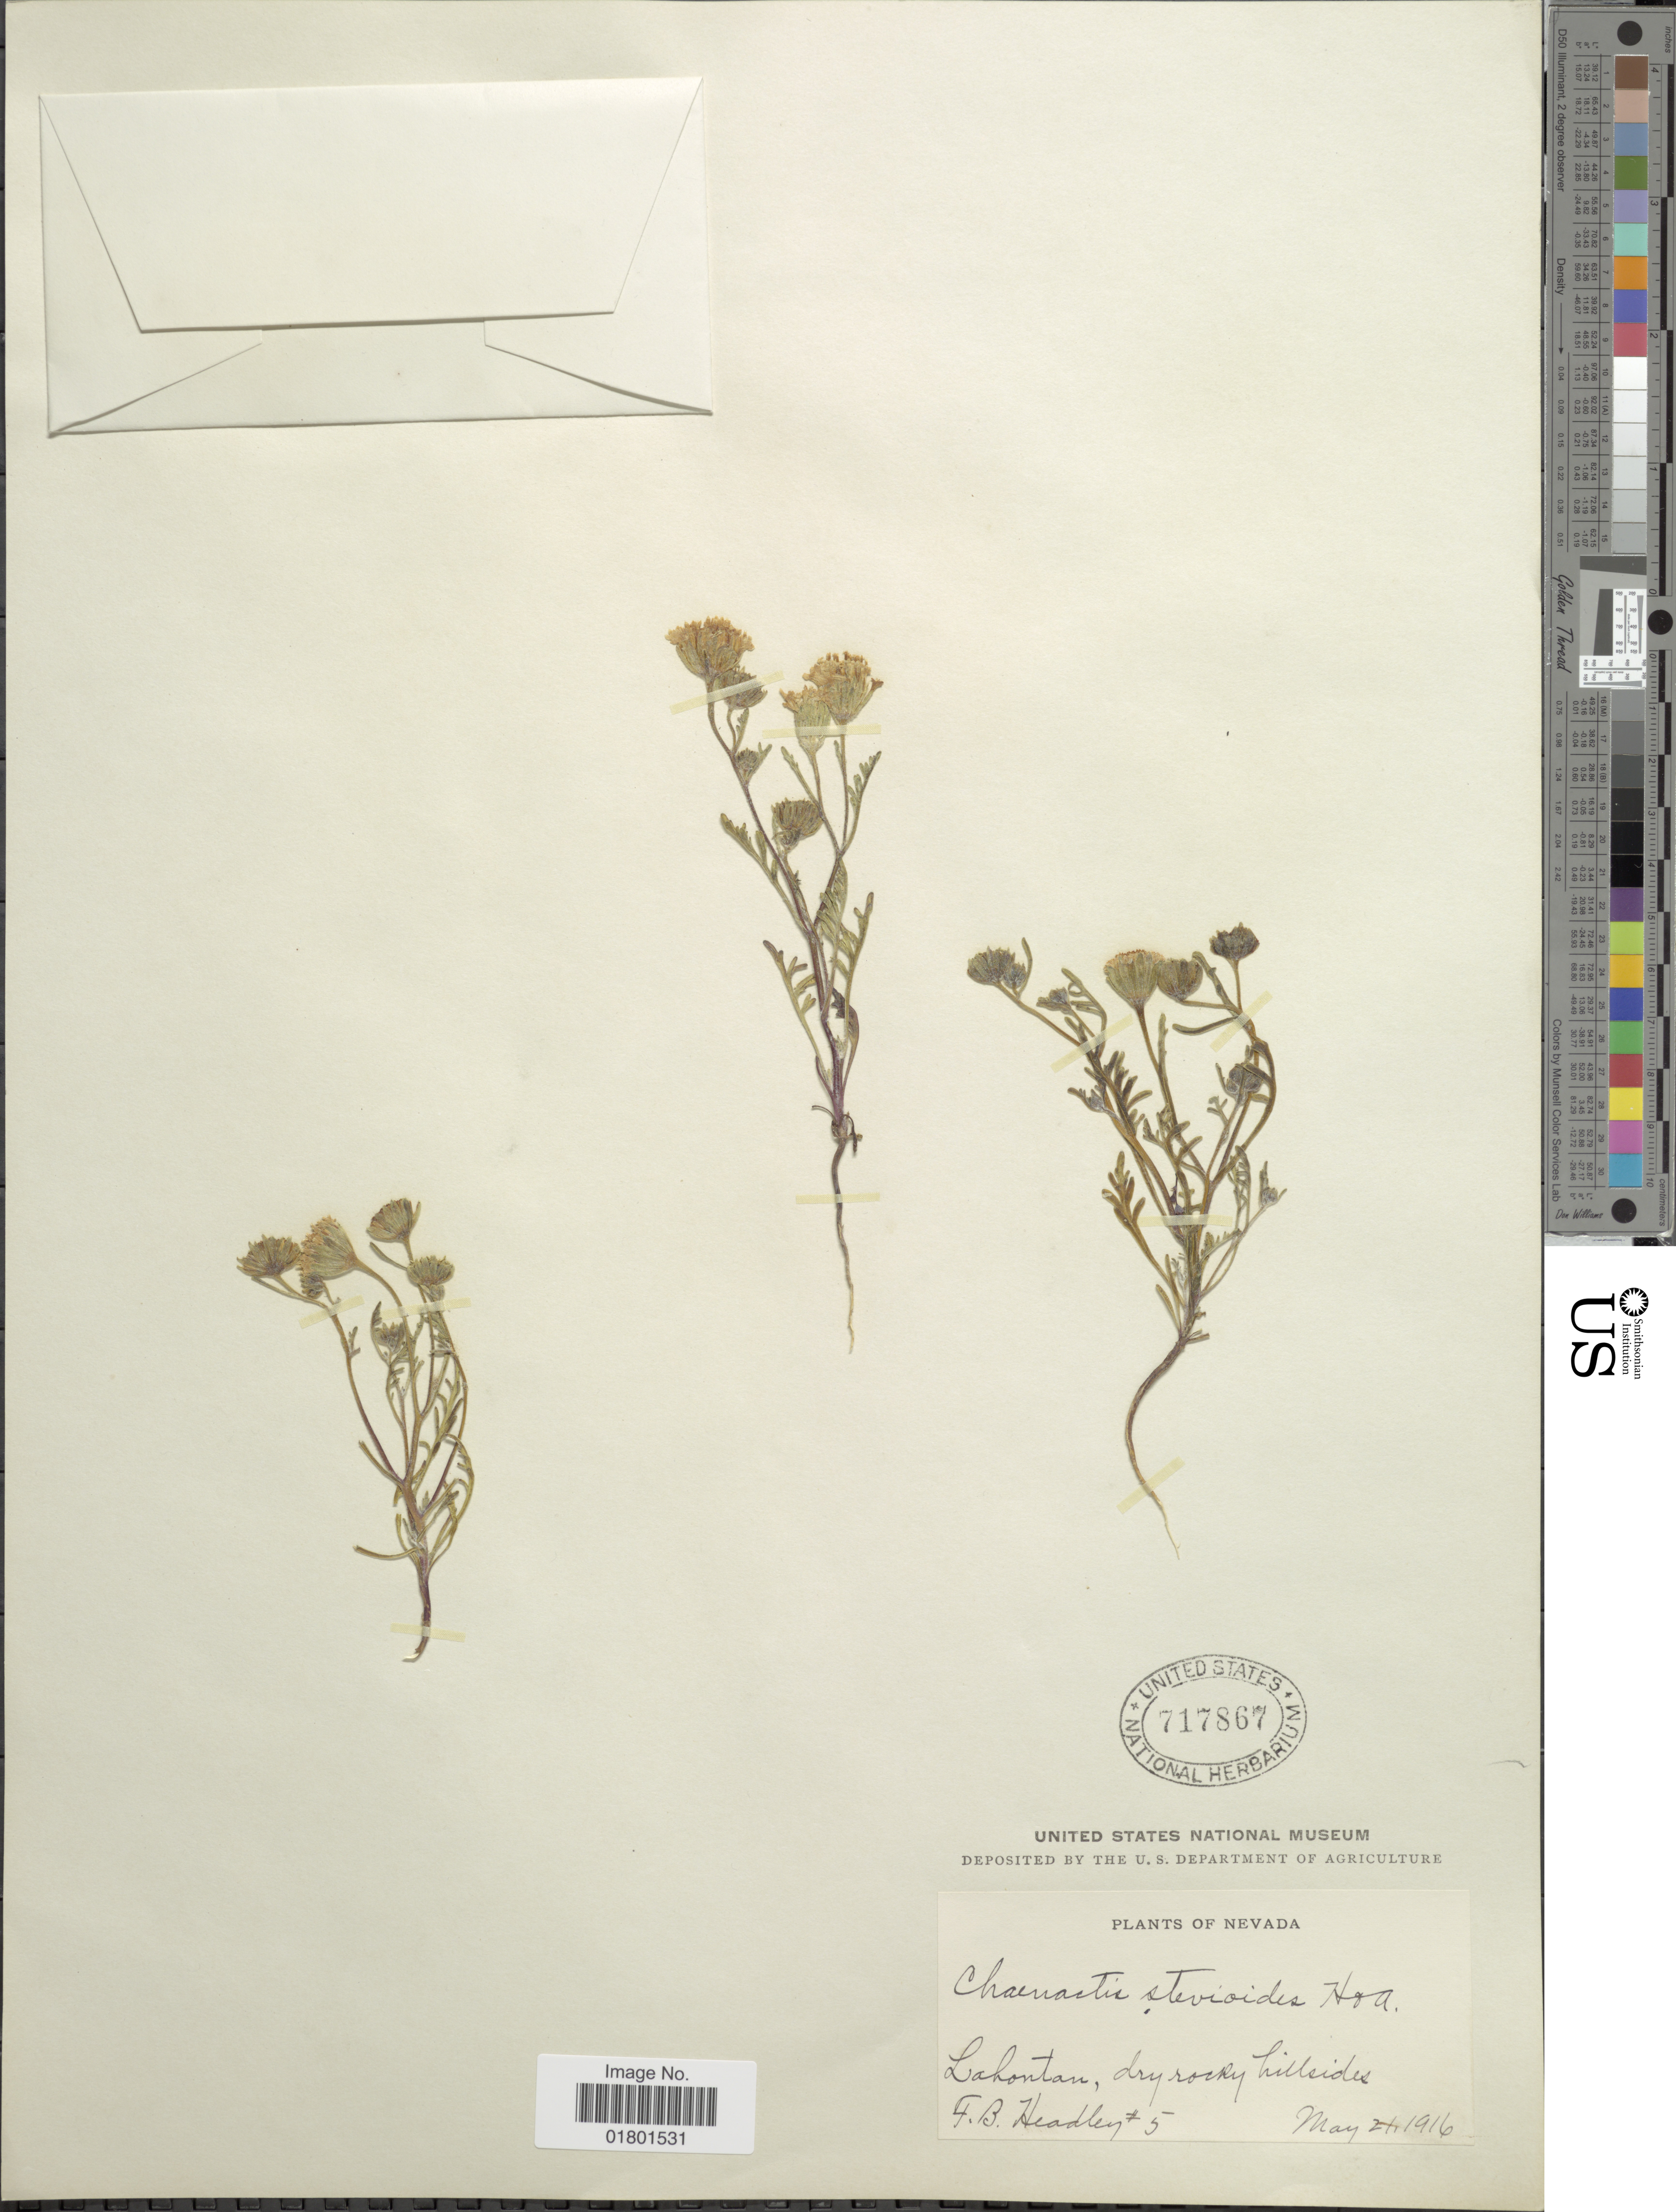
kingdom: Plantae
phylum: Tracheophyta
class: Magnoliopsida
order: Asterales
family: Asteraceae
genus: Chaenactis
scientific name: Chaenactis stevioides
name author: Hook. & Arn.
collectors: F. B. Headley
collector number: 5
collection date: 1916-05-21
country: United States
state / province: California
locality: Lahontan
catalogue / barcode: US 717867